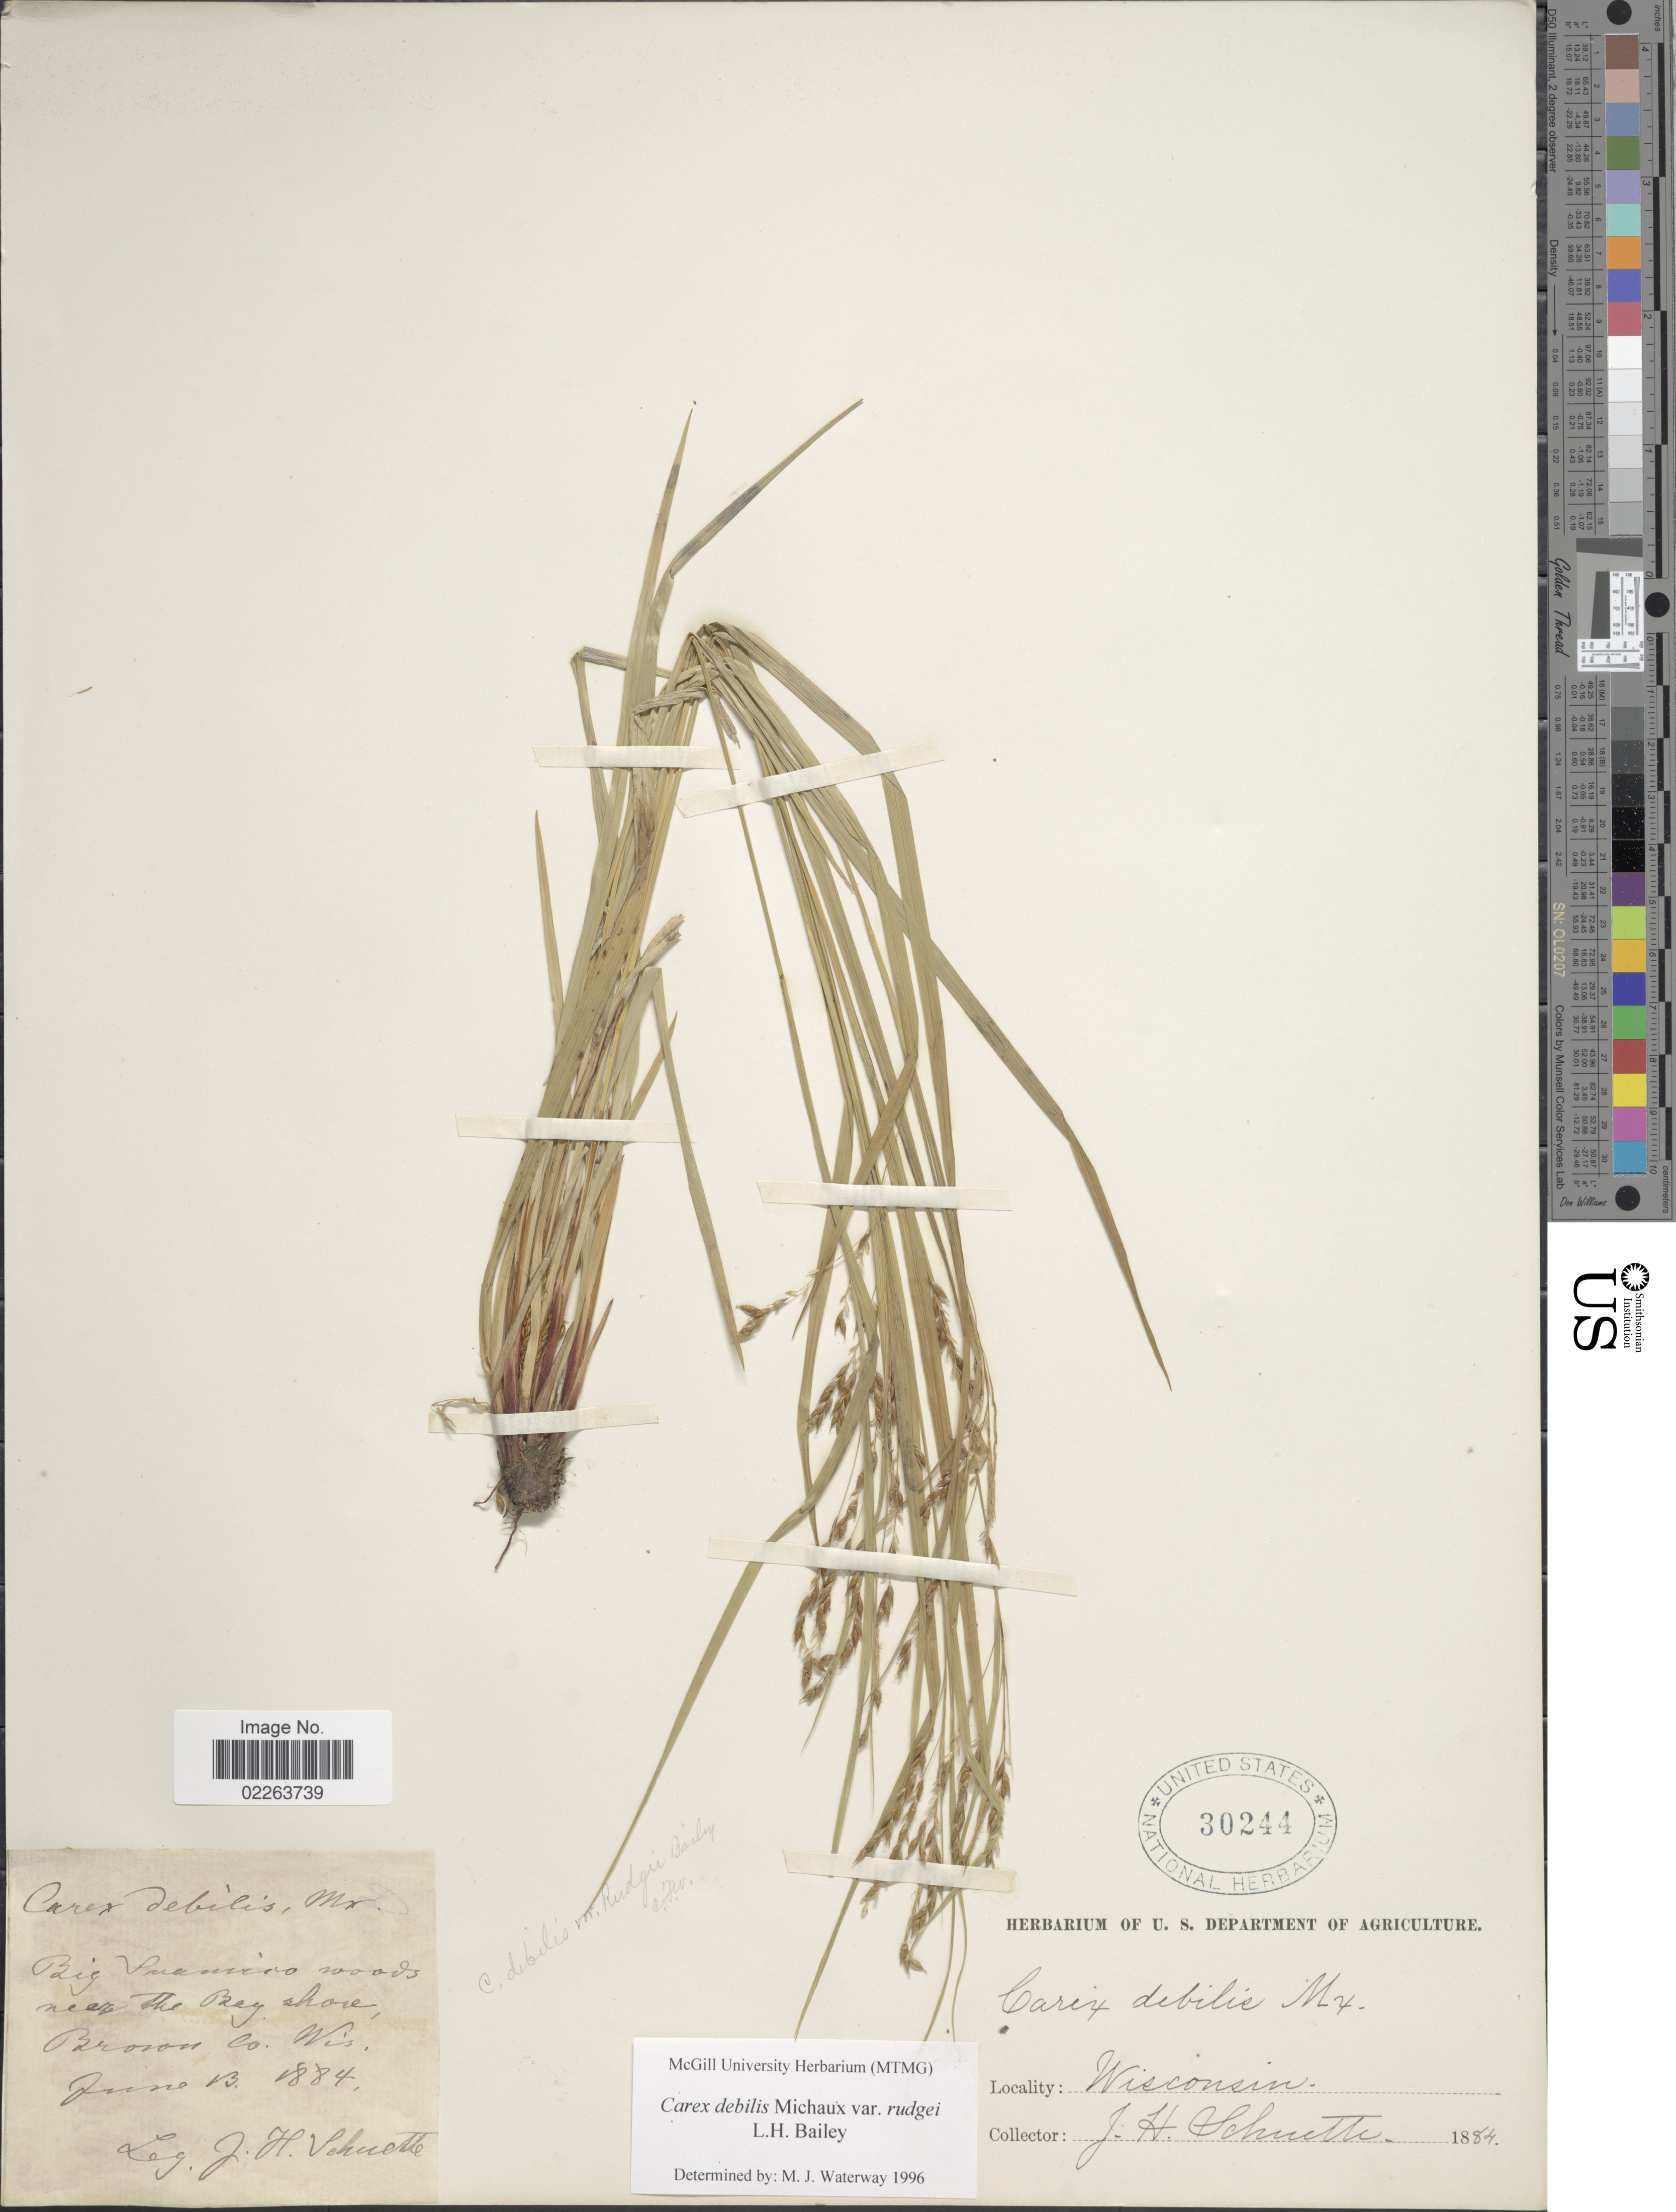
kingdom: Plantae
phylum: Tracheophyta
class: Liliopsida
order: Poales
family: Cyperaceae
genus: Carex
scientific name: Carex flexuosa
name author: Muhl. ex Willd.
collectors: J. H. Schuette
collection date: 1884-06-13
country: United States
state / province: Wisconsin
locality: Near The Bay shore, Brown Co.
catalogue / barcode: US 30244